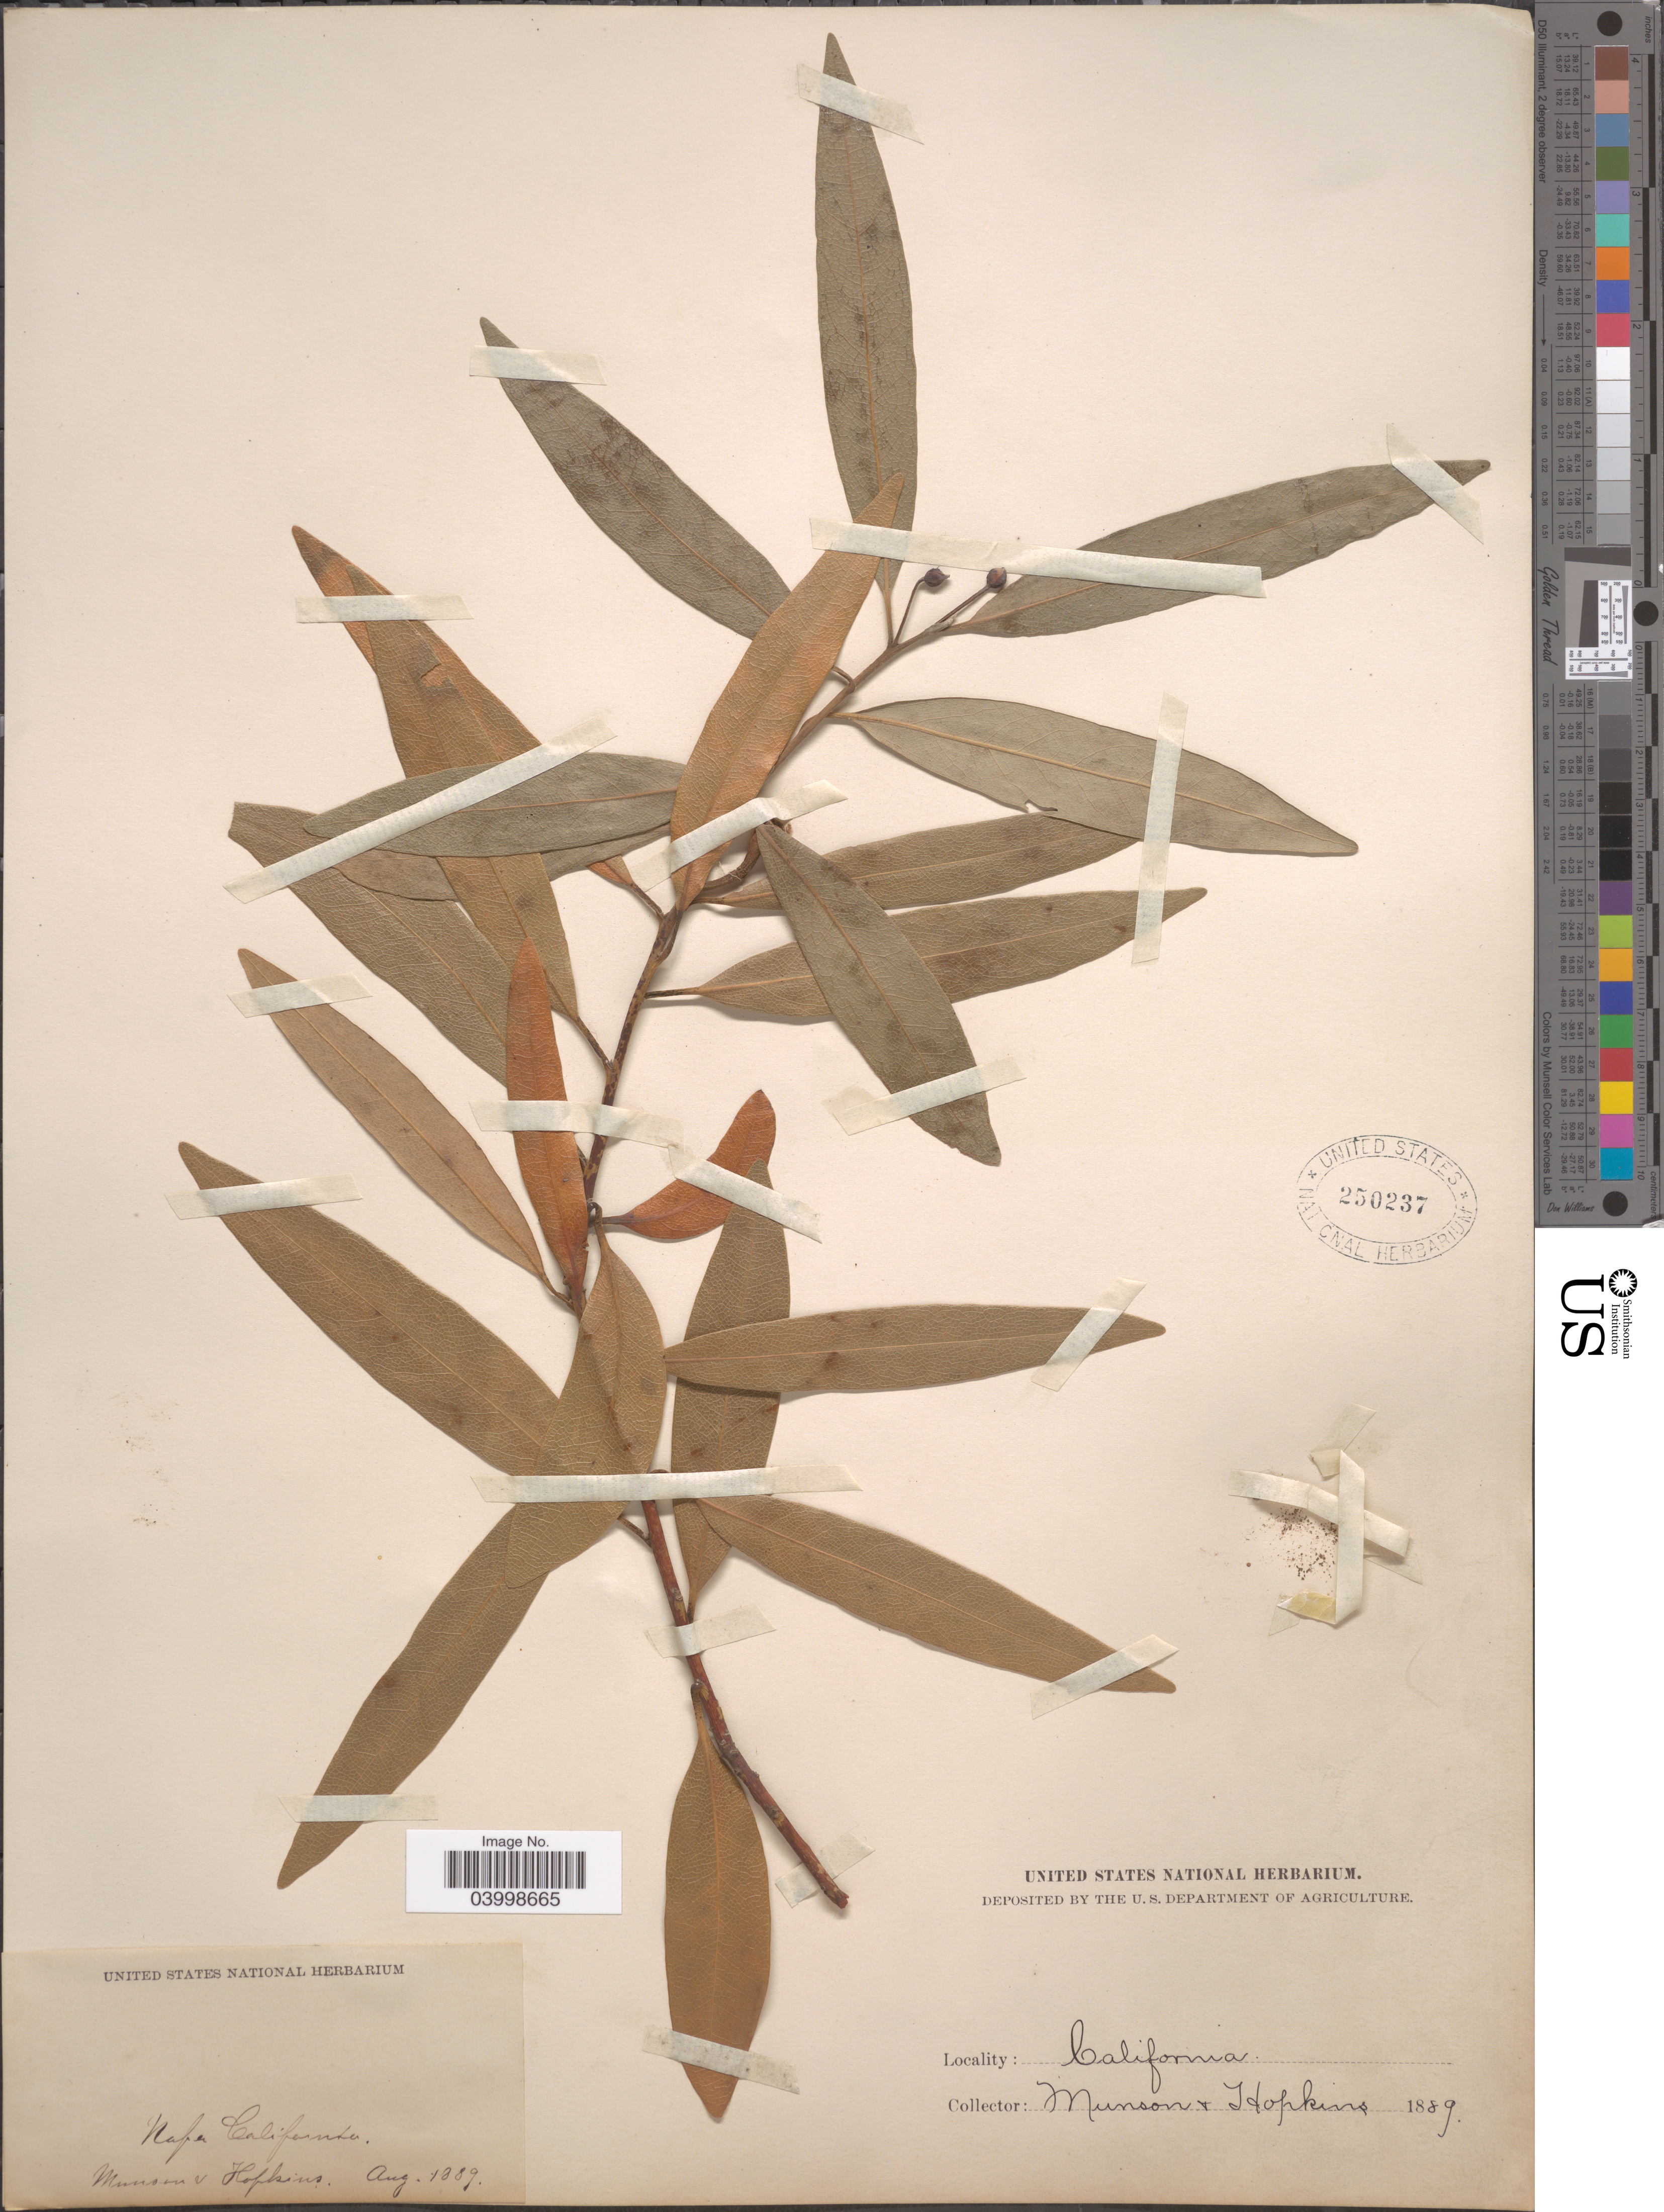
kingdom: Plantae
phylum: Tracheophyta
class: Magnoliopsida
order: Laurales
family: Lauraceae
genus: Umbellularia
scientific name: Umbellularia californica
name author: (Hook. & Arn.) Nutt.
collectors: -. Munson & -. Hopkins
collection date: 1889-08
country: United States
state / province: California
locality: Napa California.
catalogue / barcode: US 250237